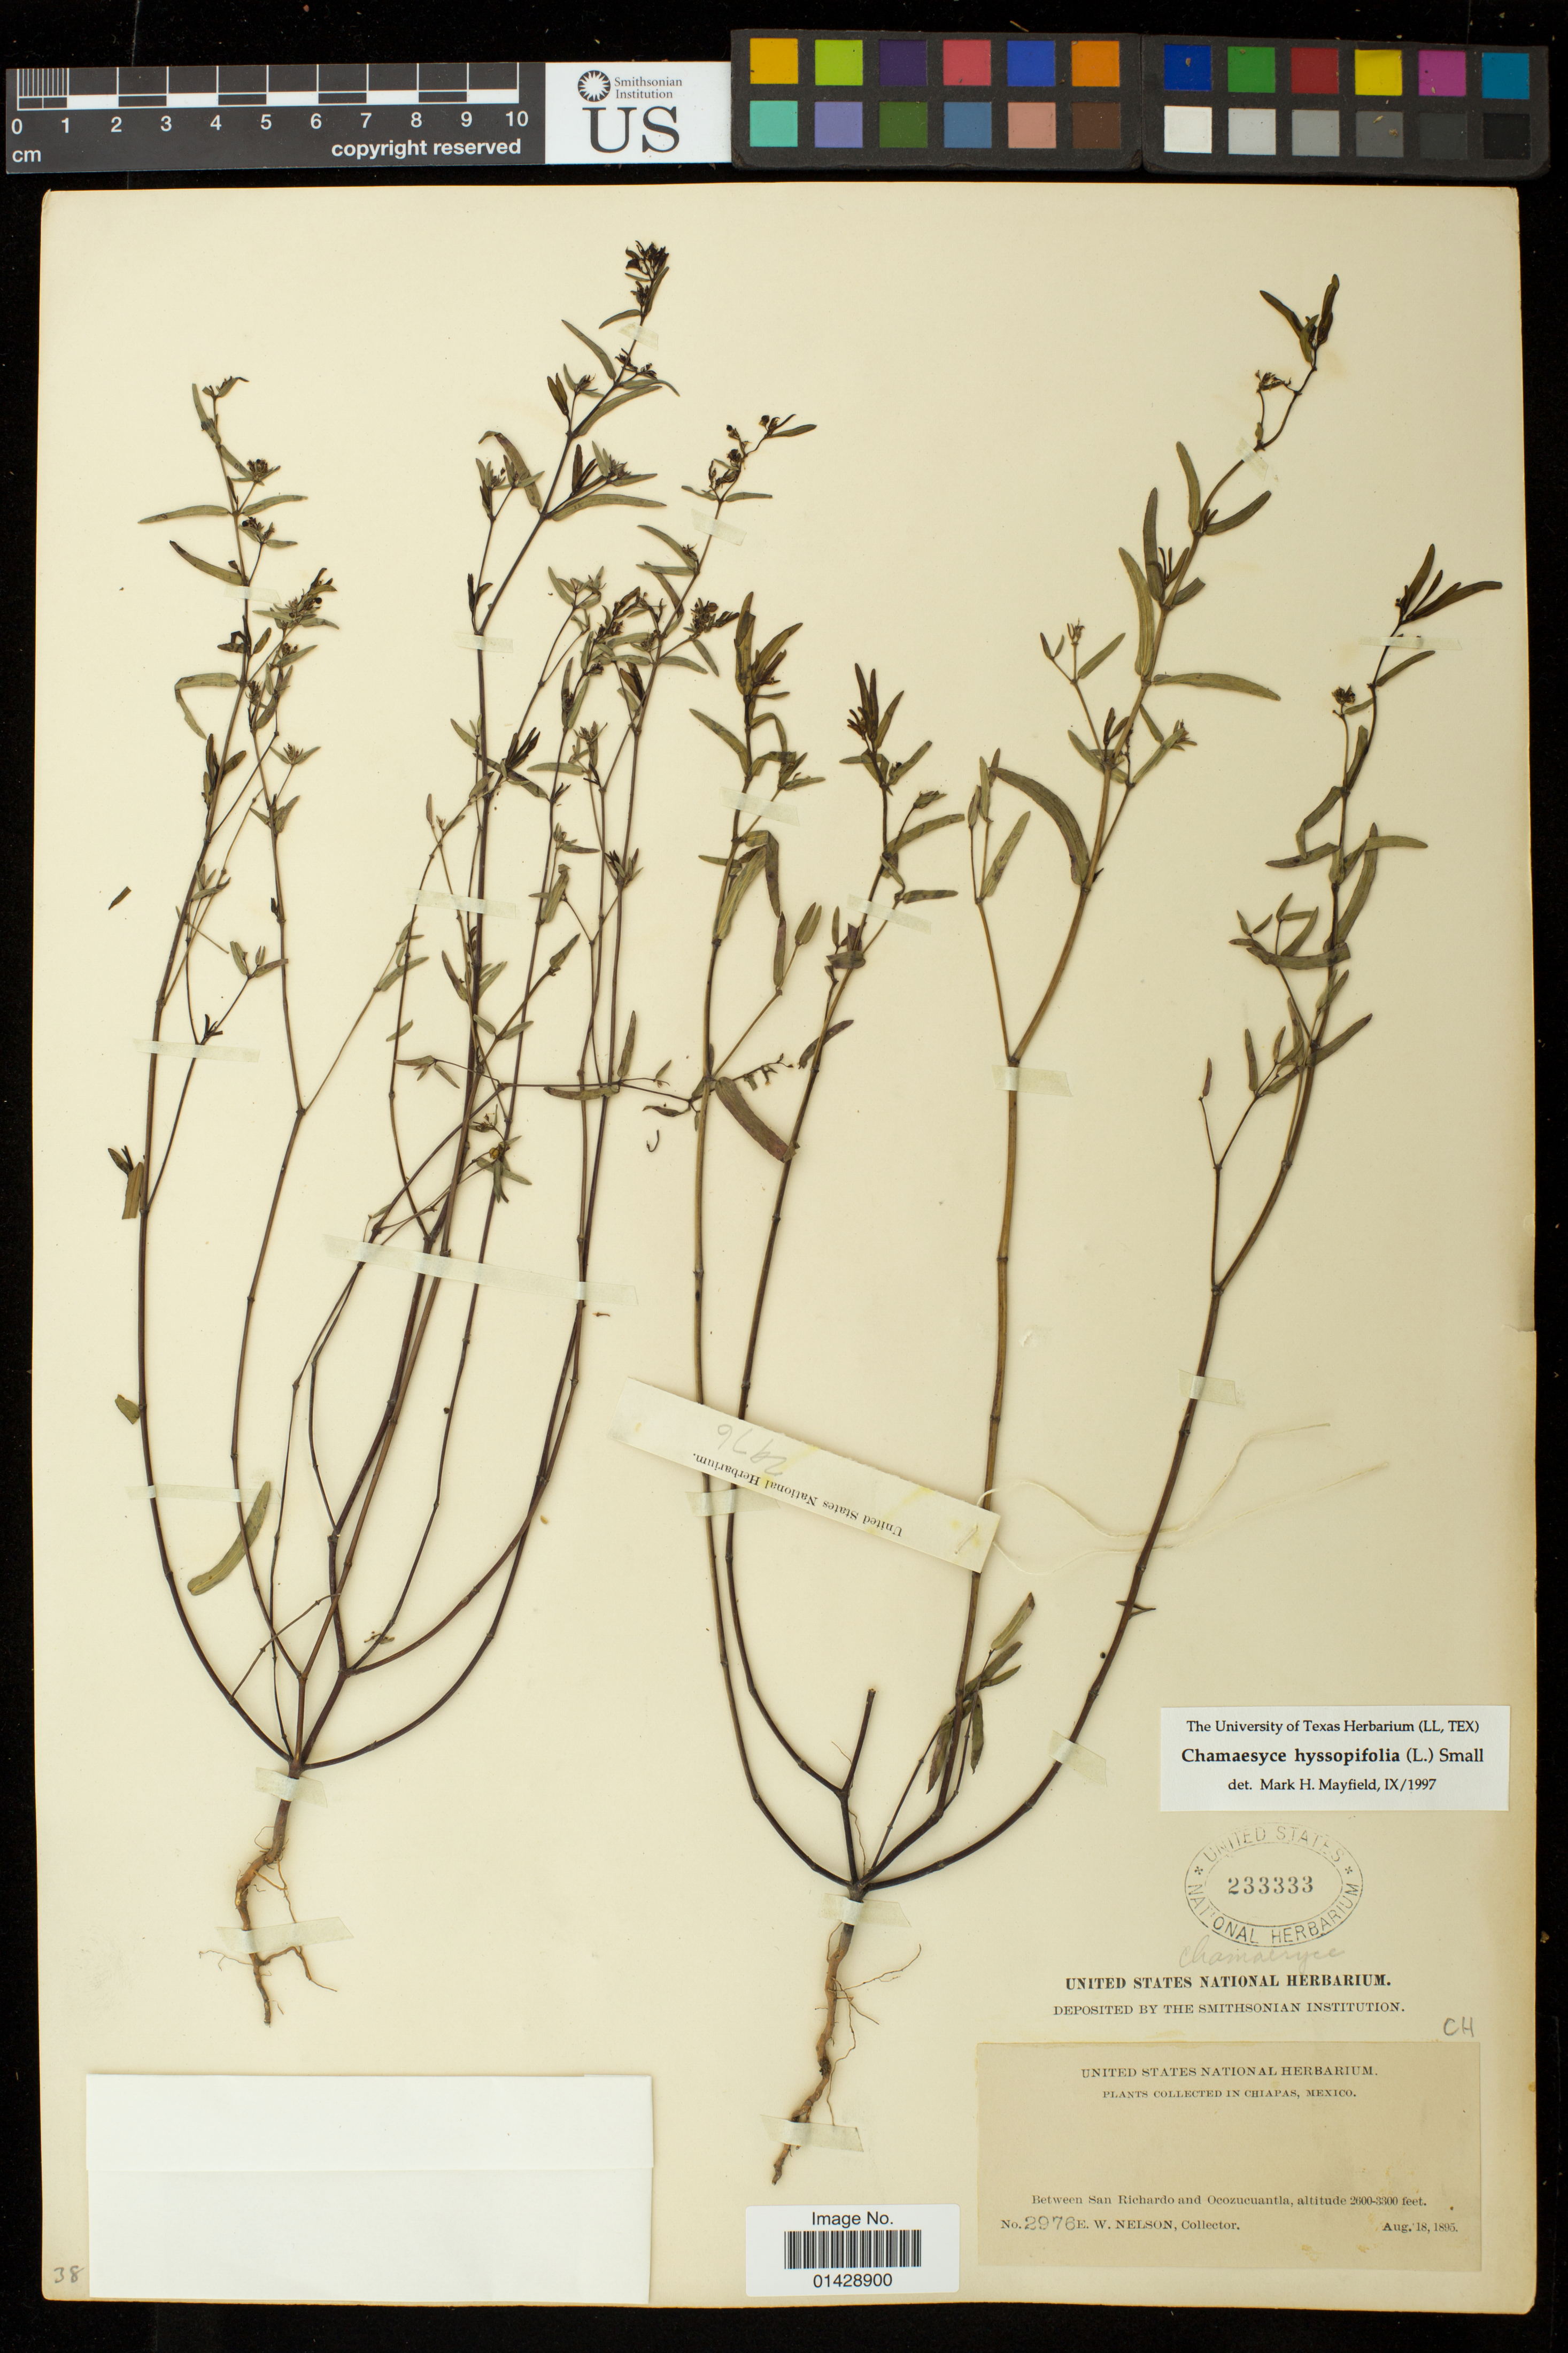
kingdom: Plantae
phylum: Tracheophyta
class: Magnoliopsida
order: Malpighiales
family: Euphorbiaceae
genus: Euphorbia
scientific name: Euphorbia hyssopifolia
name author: L.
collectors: E. W. Nelson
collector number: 2976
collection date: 1895-08-18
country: Mexico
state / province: Chiapas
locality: Between San Richardo and Ocozucuantla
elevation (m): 792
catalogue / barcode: US 233333